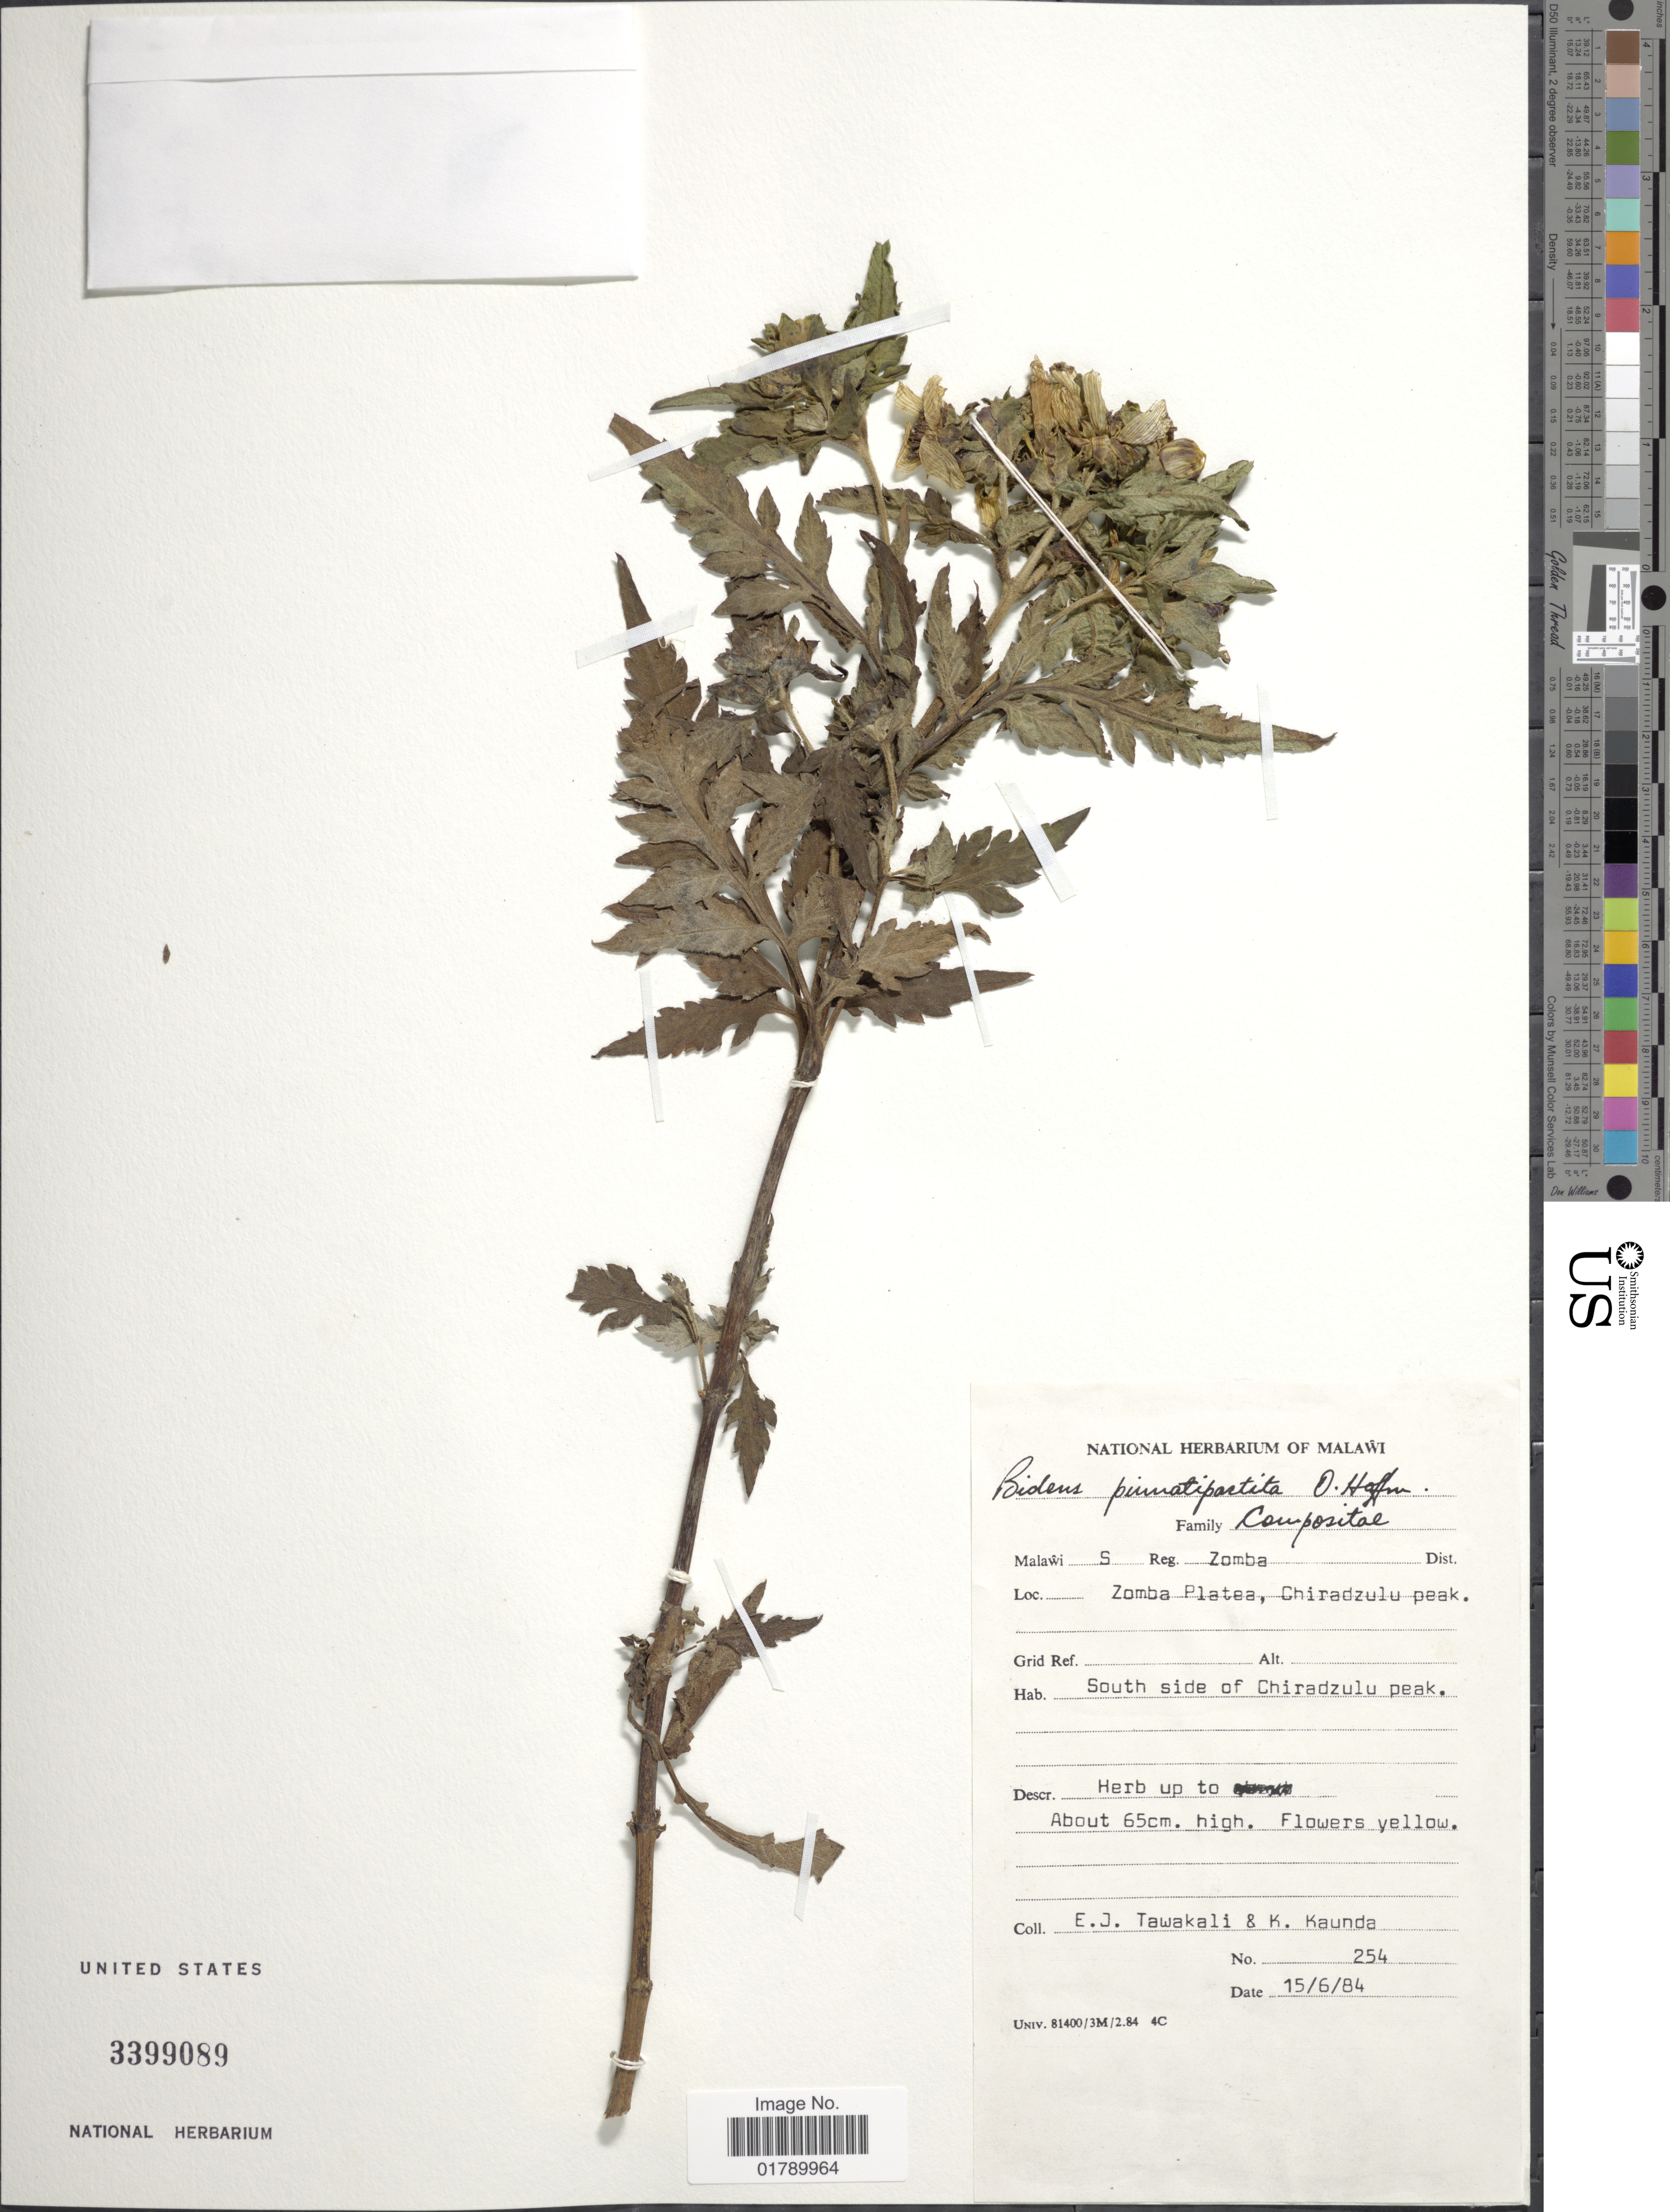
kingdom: Plantae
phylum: Tracheophyta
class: Magnoliopsida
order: Asterales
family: Asteraceae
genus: Bidens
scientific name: Bidens pinnatipartita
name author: (O. Hoffm.) Wild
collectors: E. Tawakali & K. Kaunda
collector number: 254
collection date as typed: Transcribed d/m/y: 15/6/84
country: Malawi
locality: Malawi S Reg. Zomba Dist. Zomba Plateau, Chiradzulu peak. South side of Chiradzulu peak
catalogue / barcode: US 3399089